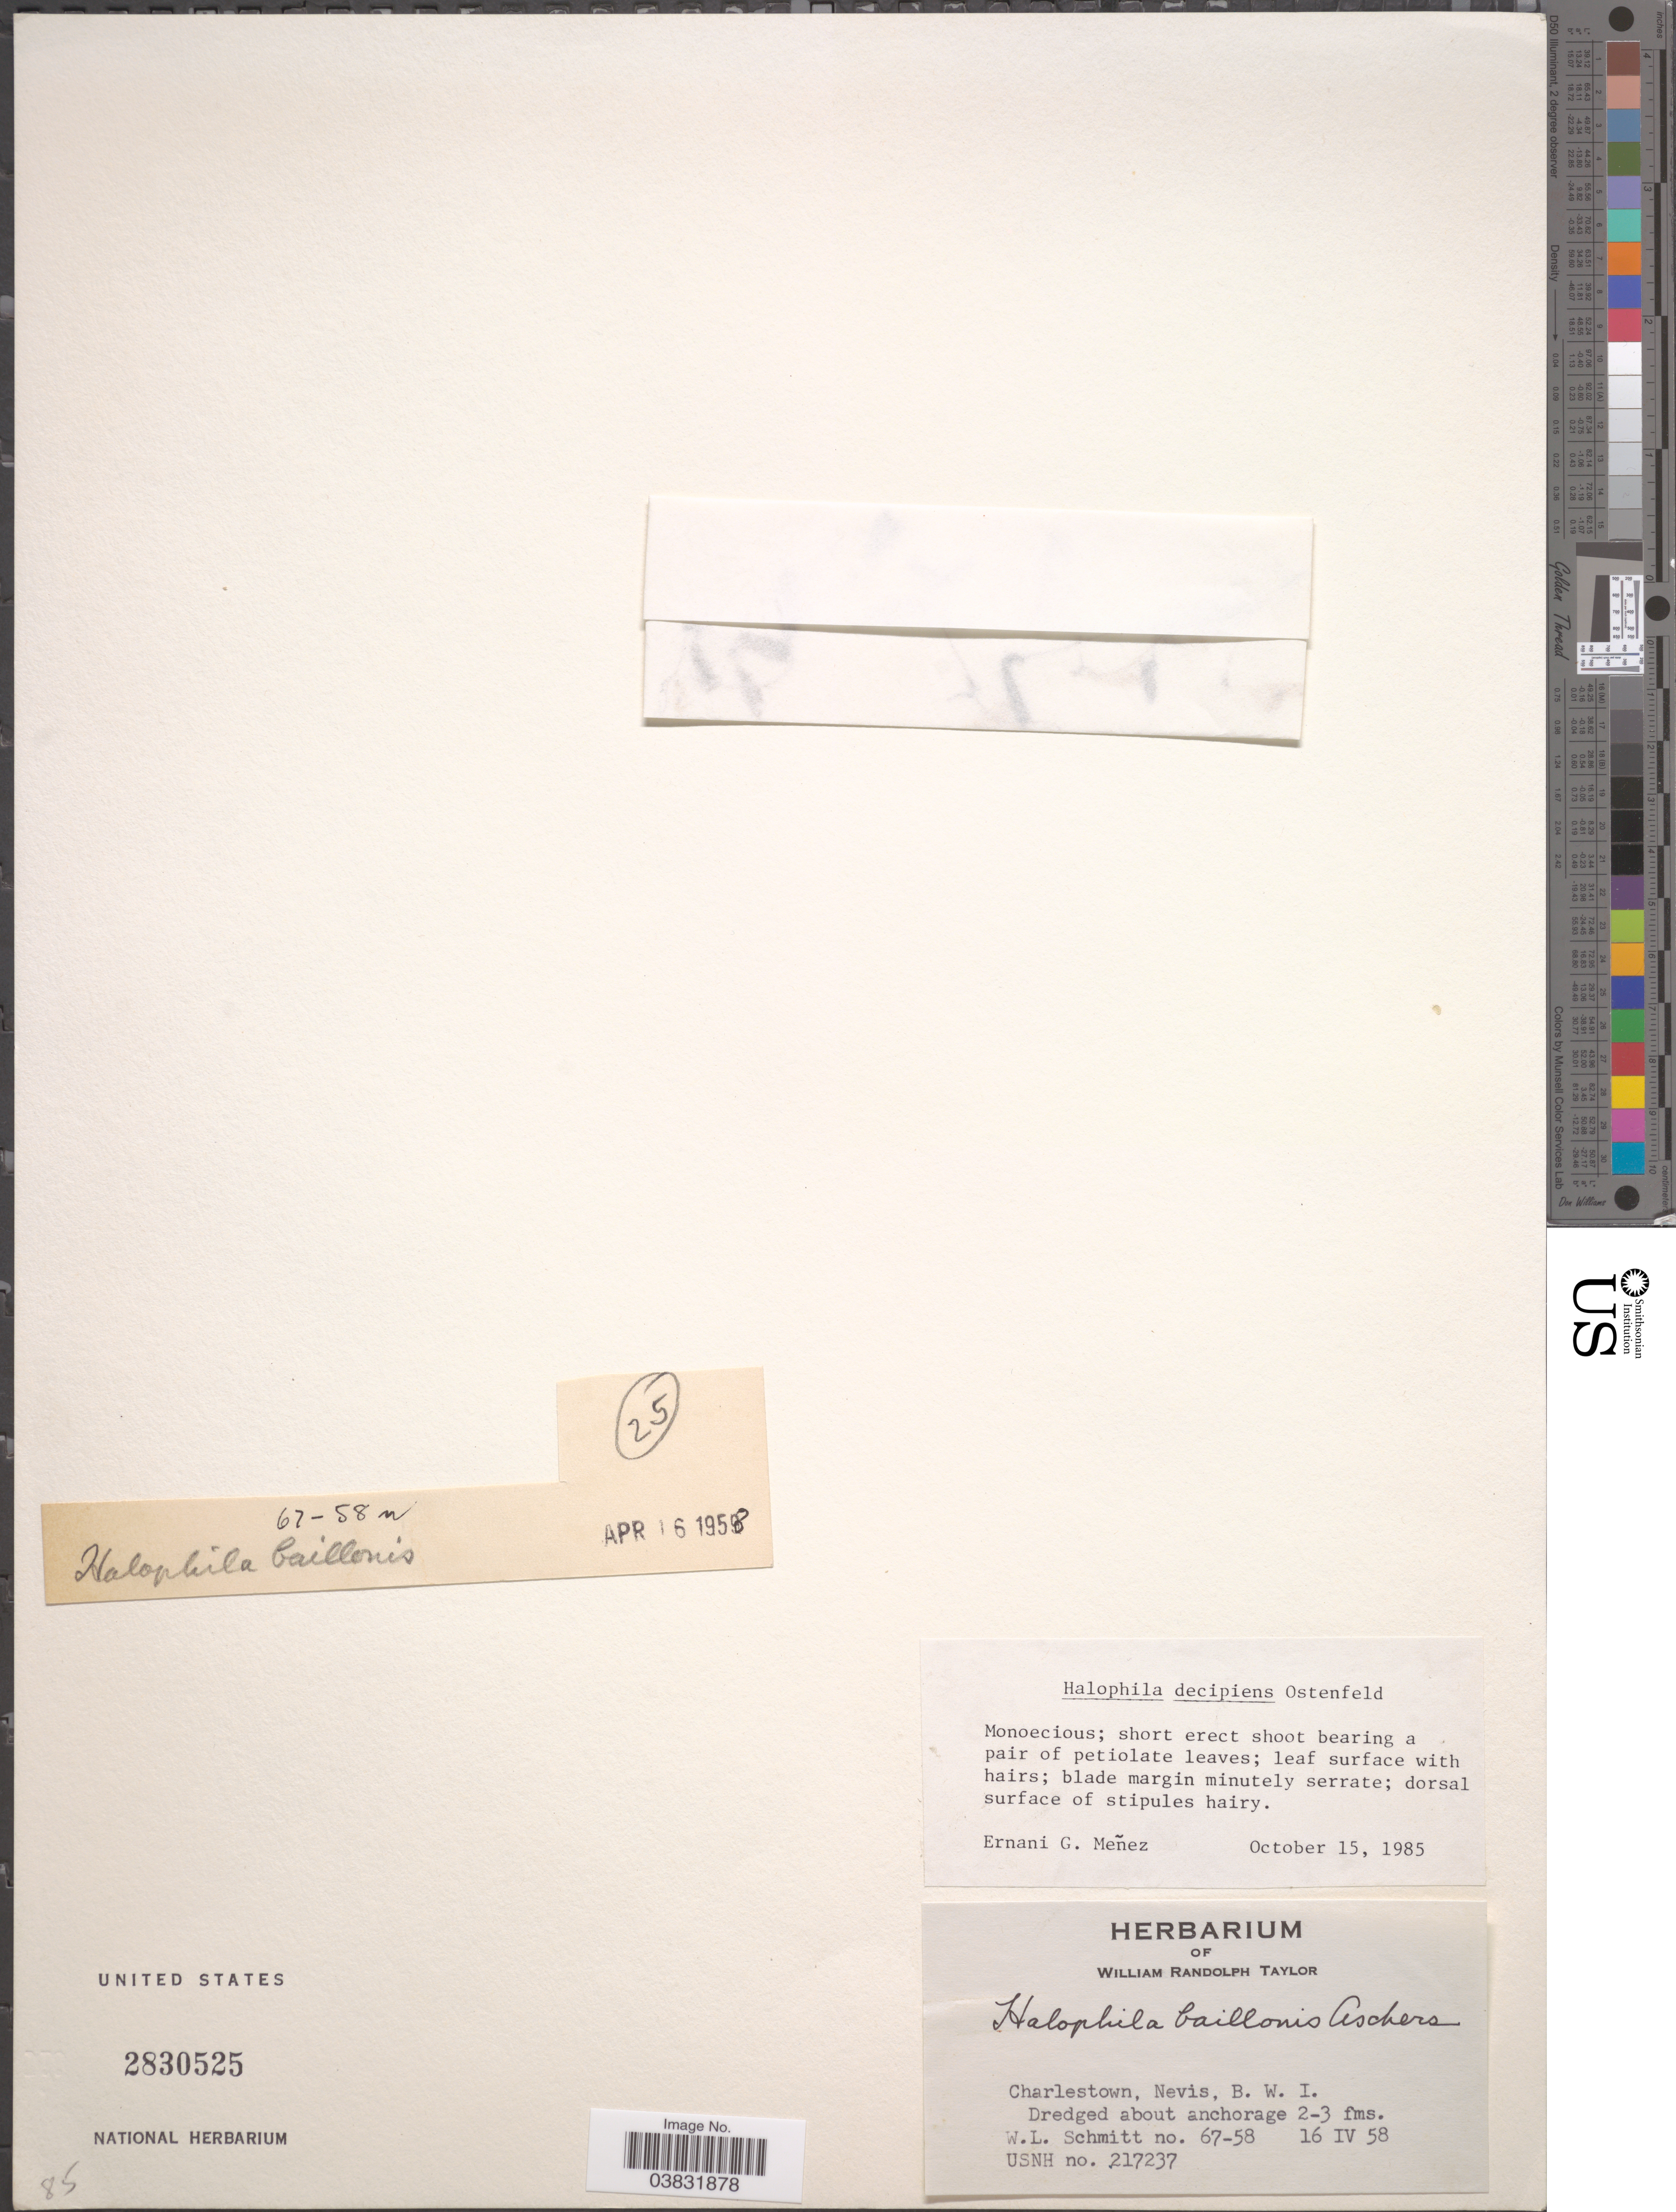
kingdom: Plantae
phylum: Tracheophyta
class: Liliopsida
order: Alismatales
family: Hydrocharitaceae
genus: Halophila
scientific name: Halophila decipiens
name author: Ostenf.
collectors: W. L. Schmitt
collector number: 67-58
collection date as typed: Transcribed d/m/y: 16/4/58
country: St. Christopher-Nevis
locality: Charlestown, Nevis, B.W.I.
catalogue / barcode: US 2830525